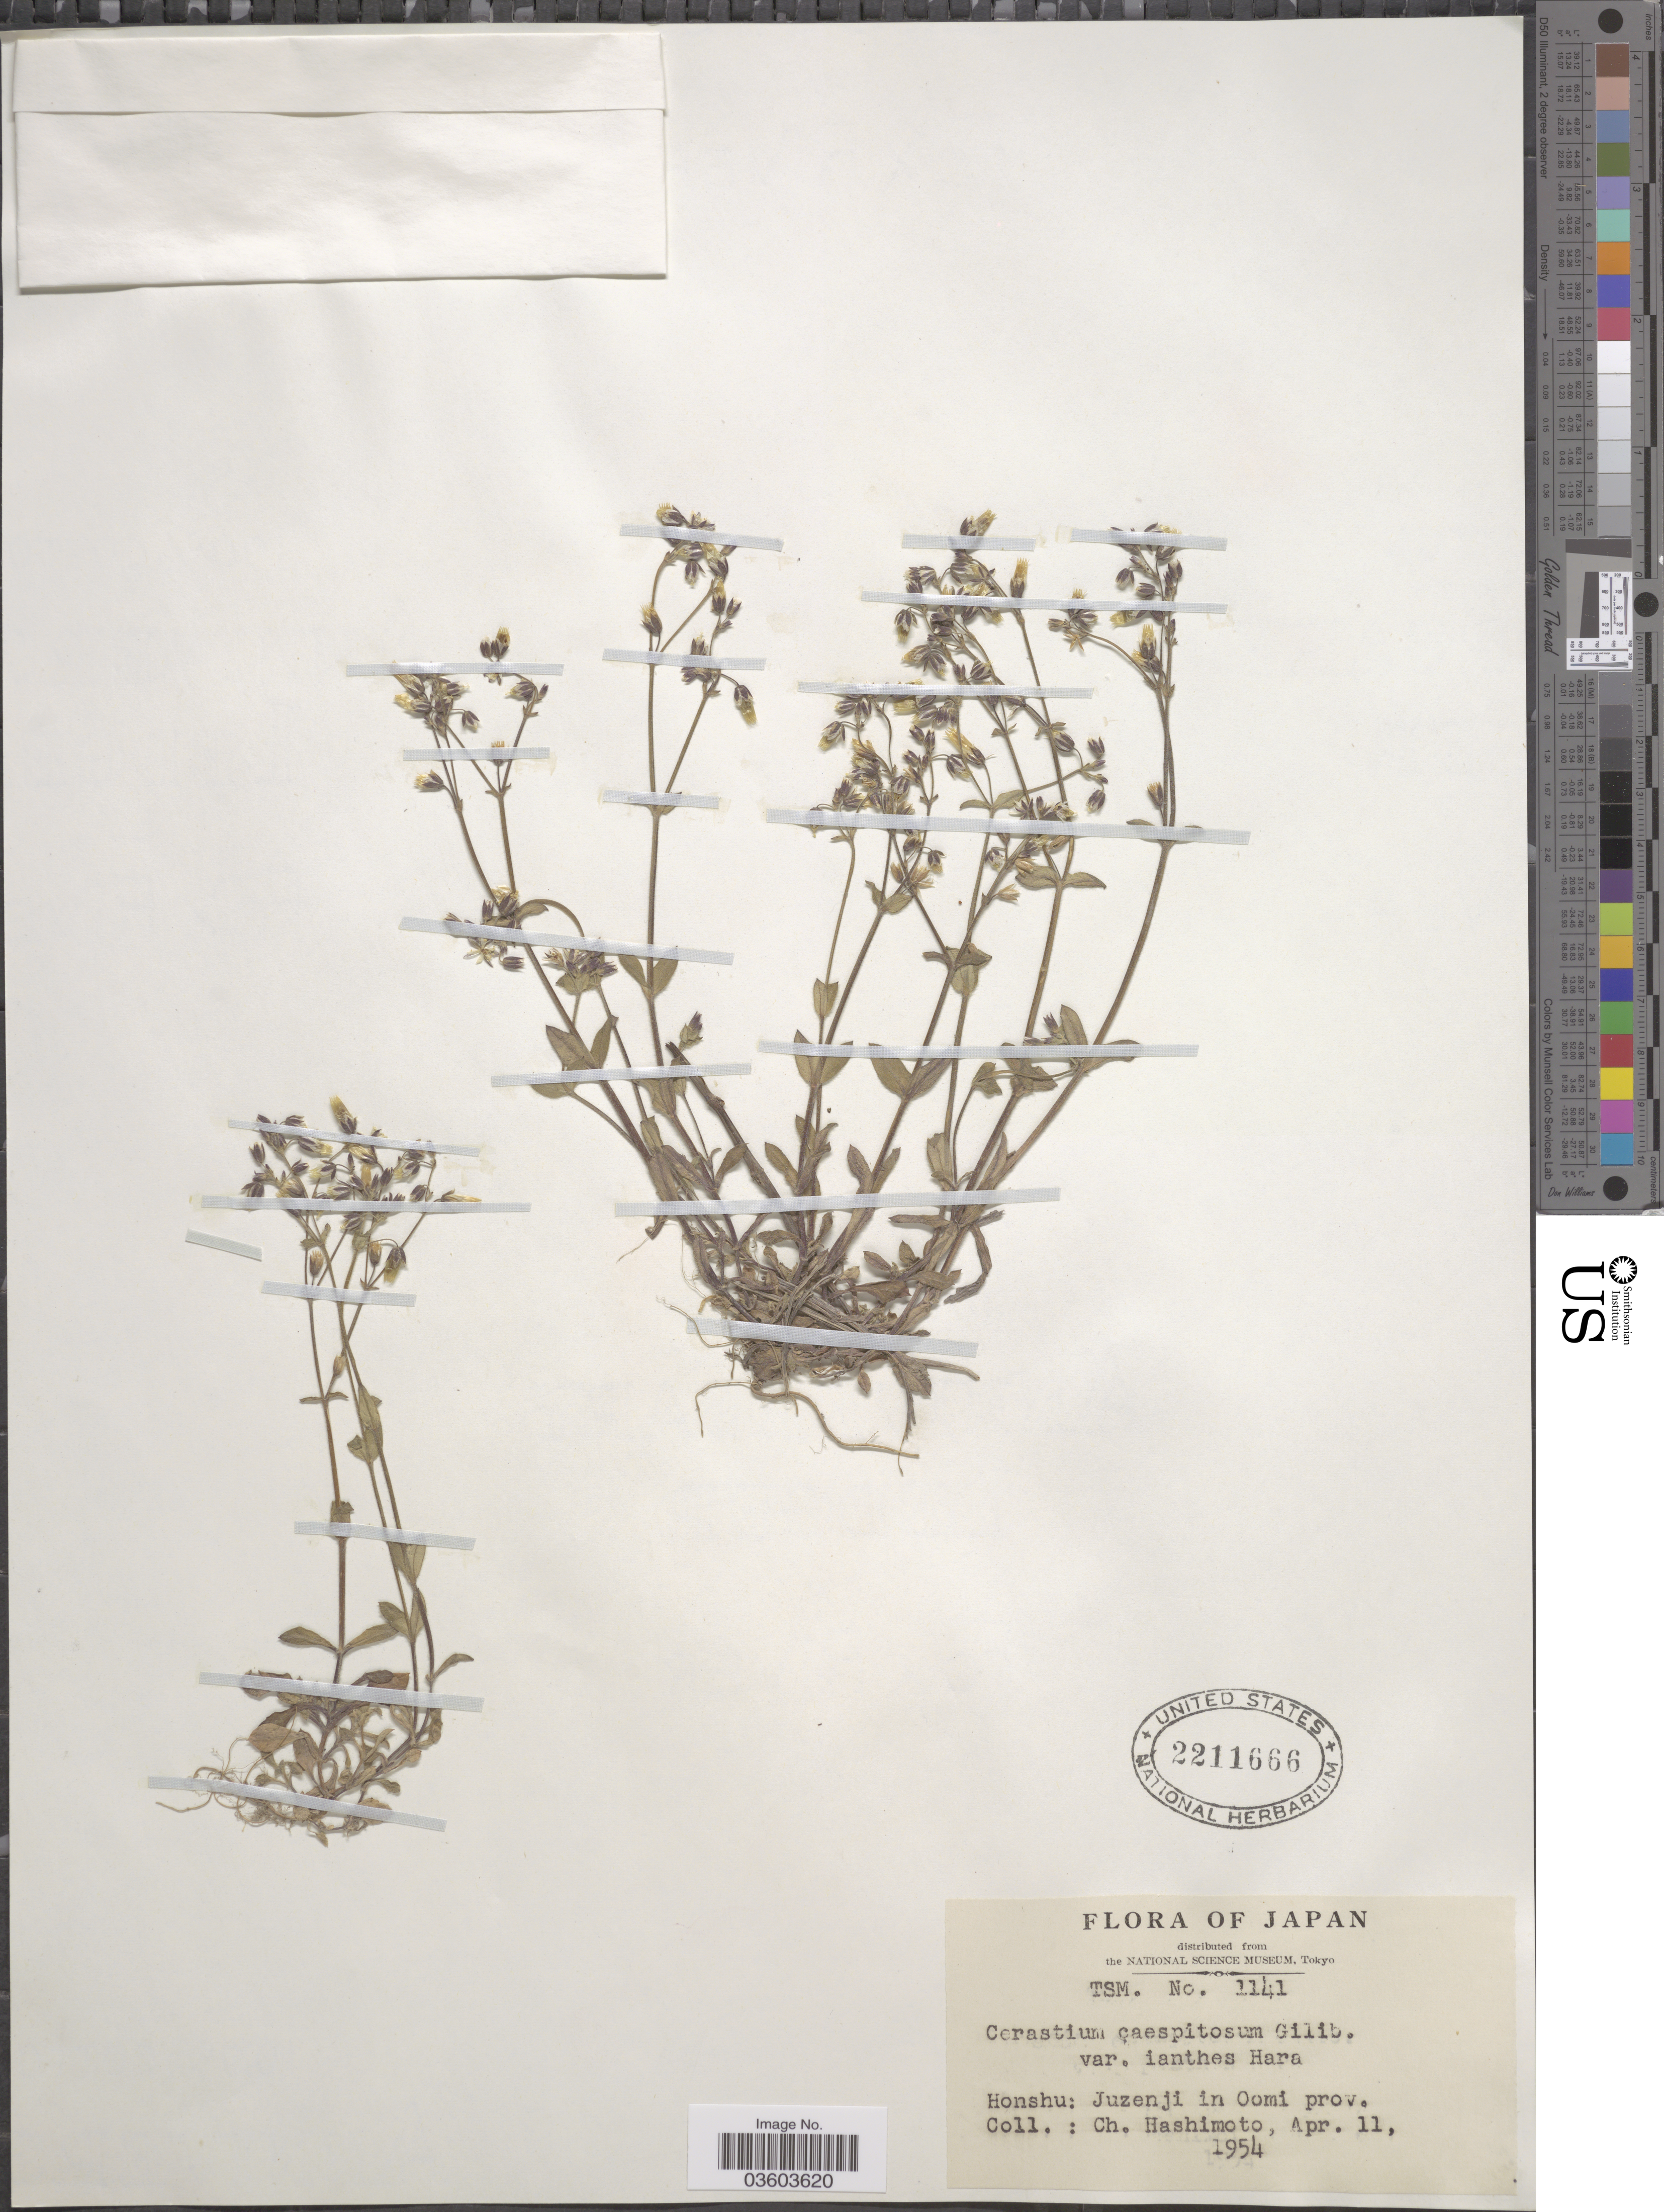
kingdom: Plantae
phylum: Tracheophyta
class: Magnoliopsida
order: Caryophyllales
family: Caryophyllaceae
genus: Cerastium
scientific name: Cerastium caespitosum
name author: Rchb. & Kit.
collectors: C. Hashimoto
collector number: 1141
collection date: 1954-04-11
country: Japan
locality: Honshu: Juzenji in Oomi prov.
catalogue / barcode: US 2211666